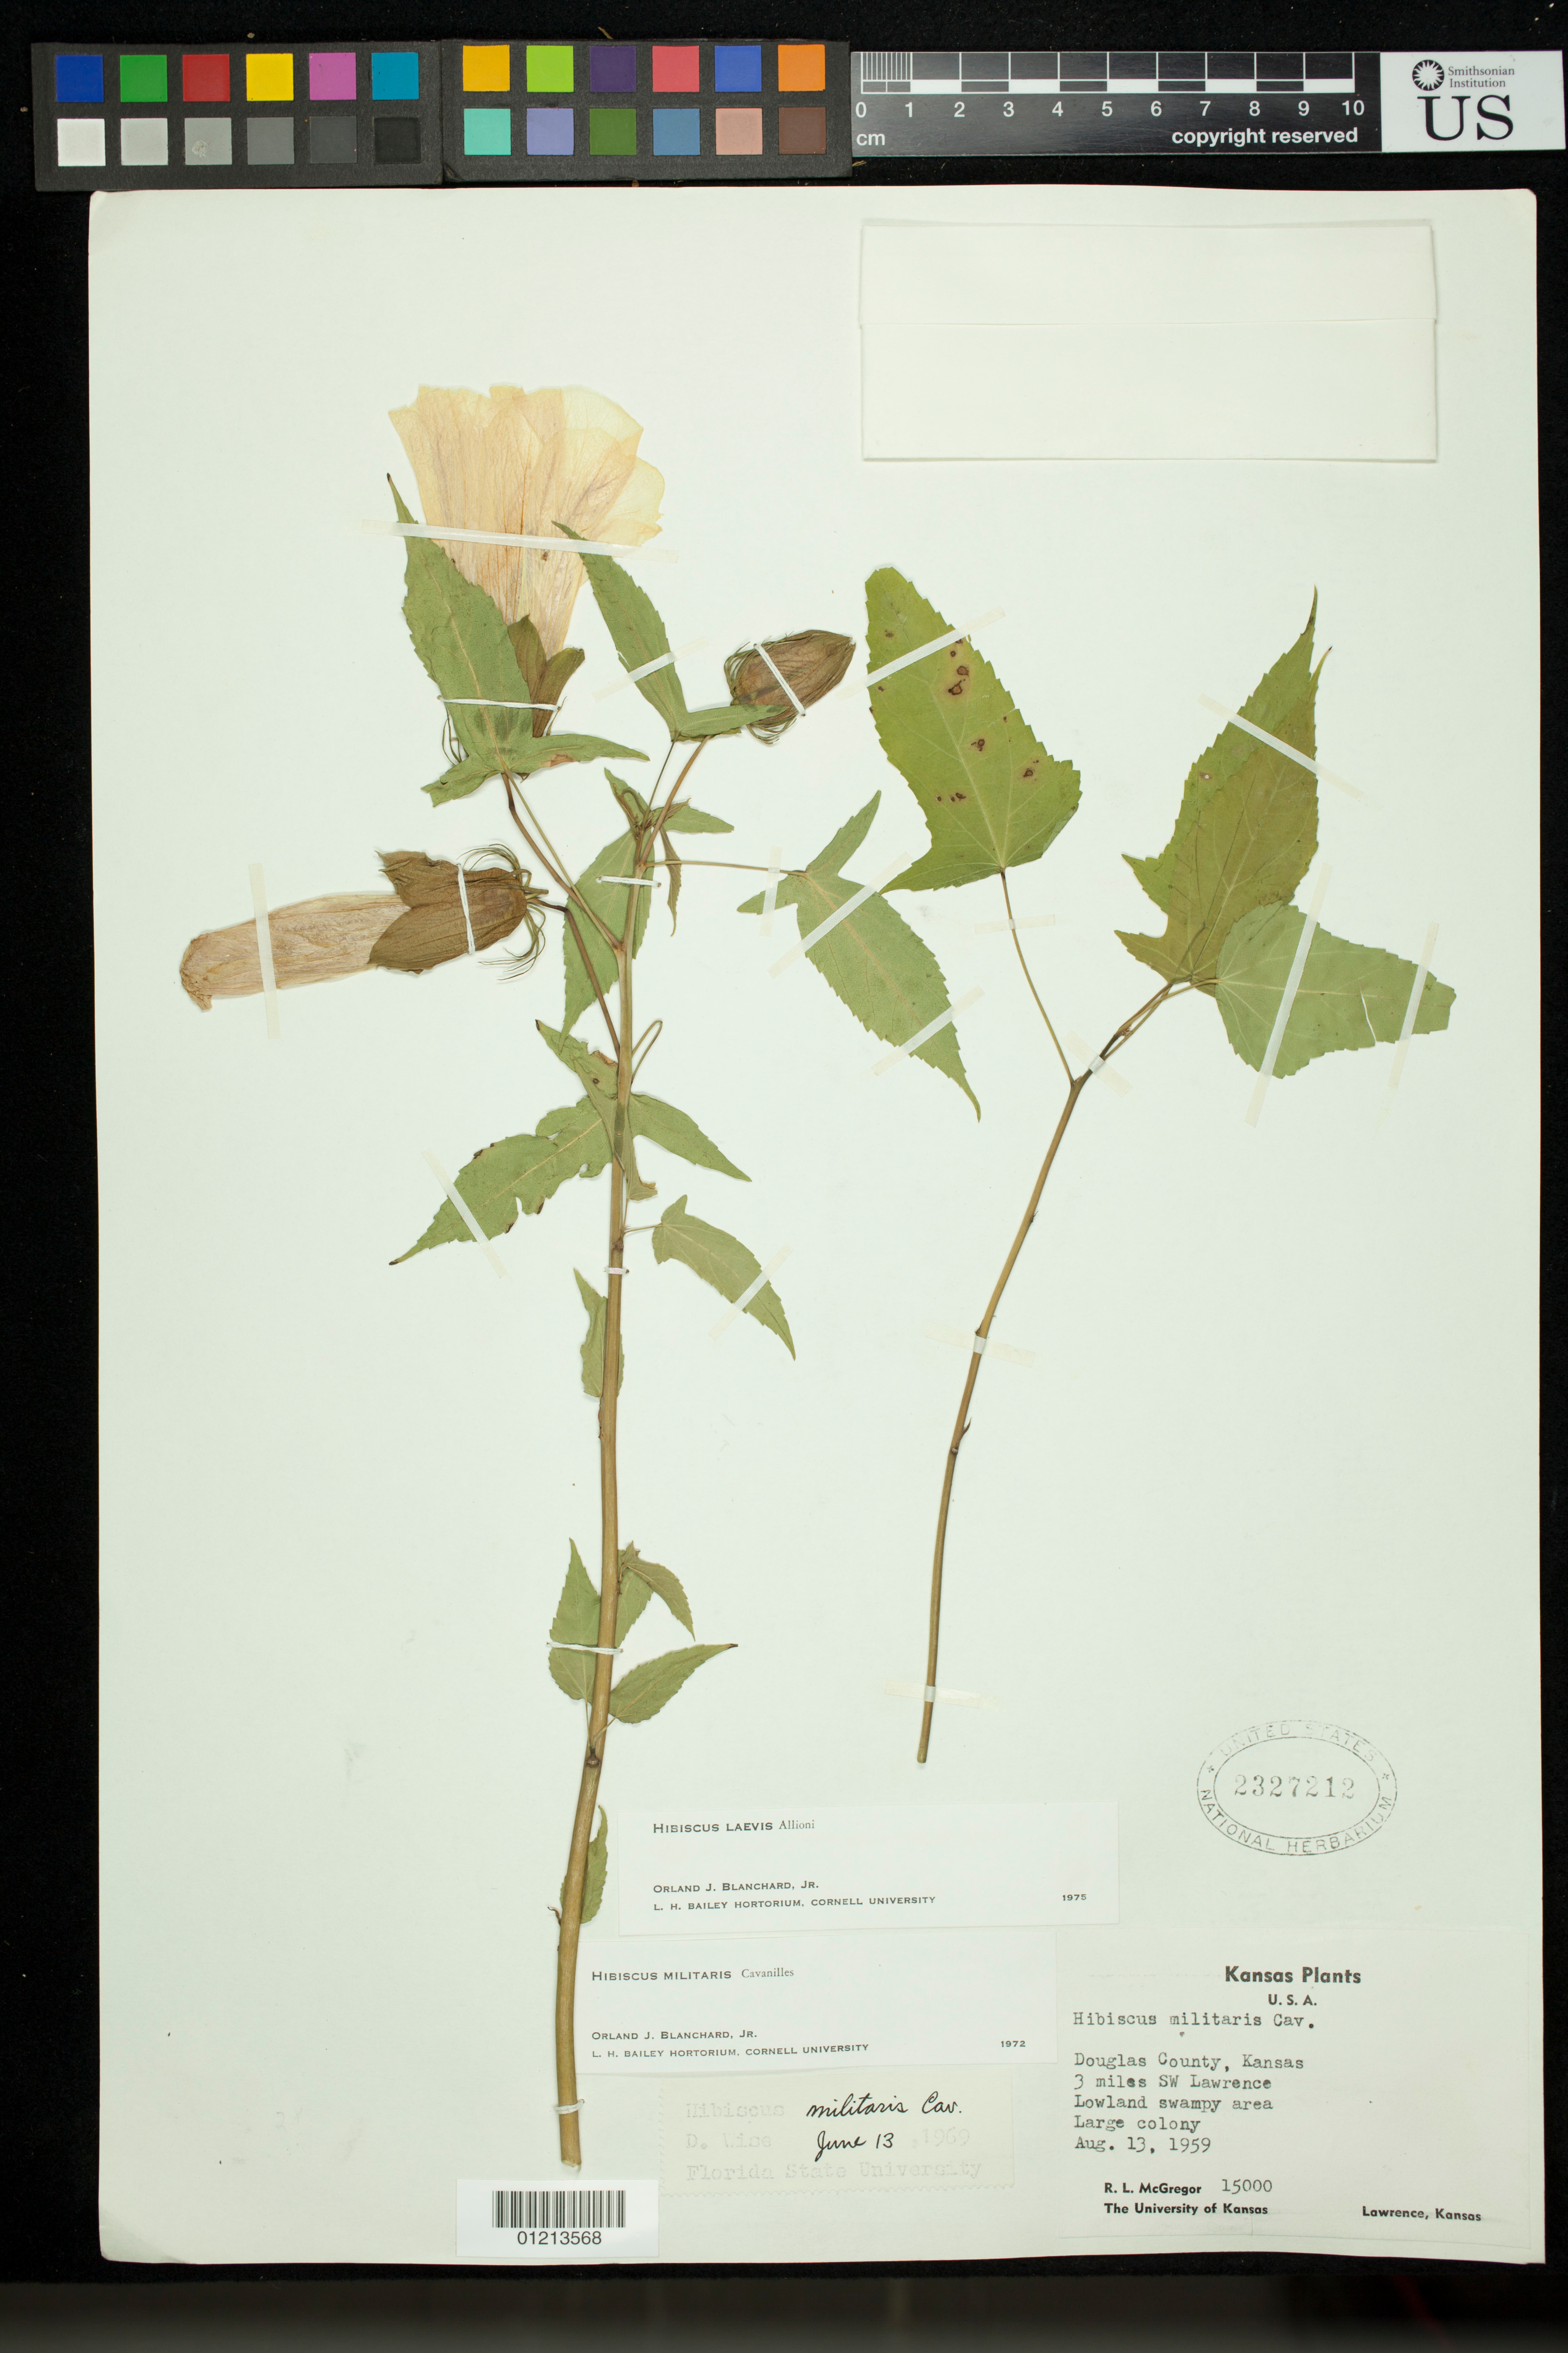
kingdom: Plantae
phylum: Tracheophyta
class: Magnoliopsida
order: Malvales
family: Malvaceae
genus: Hibiscus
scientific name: Hibiscus laevis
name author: All.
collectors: R. C. McGregor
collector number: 15000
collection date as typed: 13 Aug 1959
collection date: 1959-08-13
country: United States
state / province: Kansas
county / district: Douglas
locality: Douglas County, Kansas, 3 miles SW Lawrence. Lowland swampy area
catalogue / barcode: US 2327212